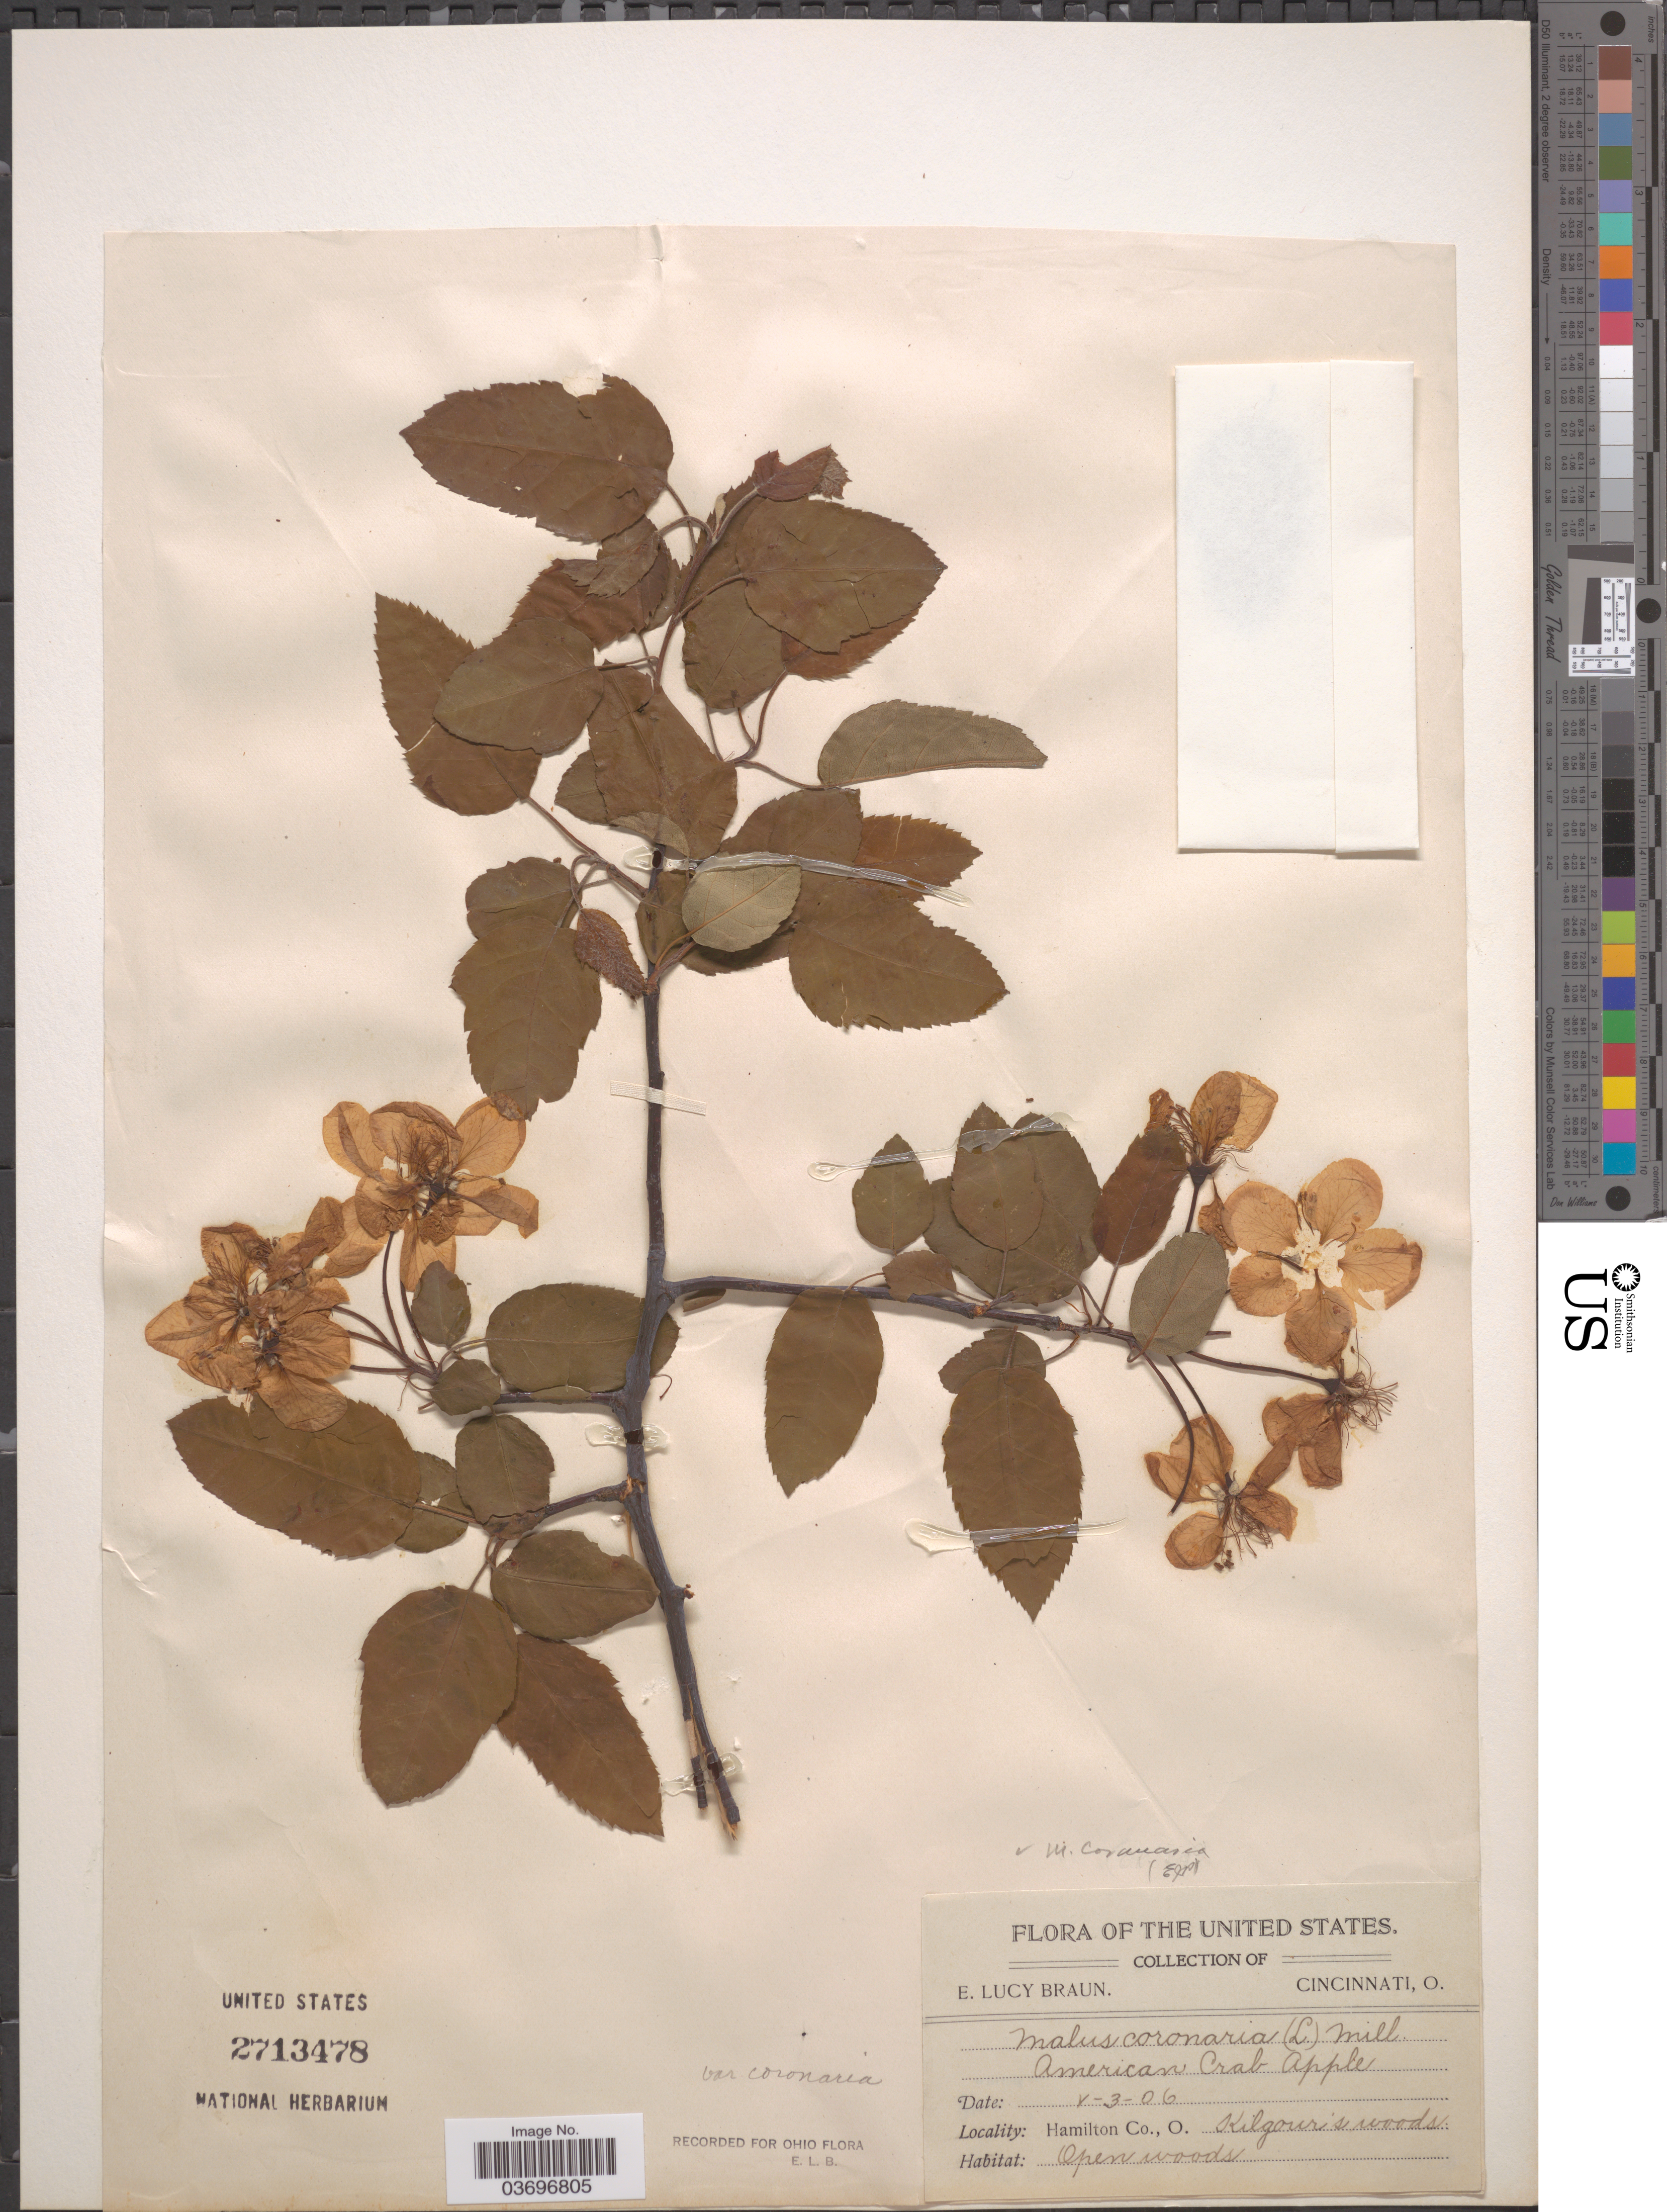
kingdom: Plantae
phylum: Tracheophyta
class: Magnoliopsida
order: Rosales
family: Rosaceae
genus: Malus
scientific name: Malus coronaria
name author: (L.) Mill.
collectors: E. L. Braun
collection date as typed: Transcribed d/m/y: 3/5/6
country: United States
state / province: Ohio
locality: Hamilton Co. Kilgour's woods.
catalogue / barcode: US 2713478